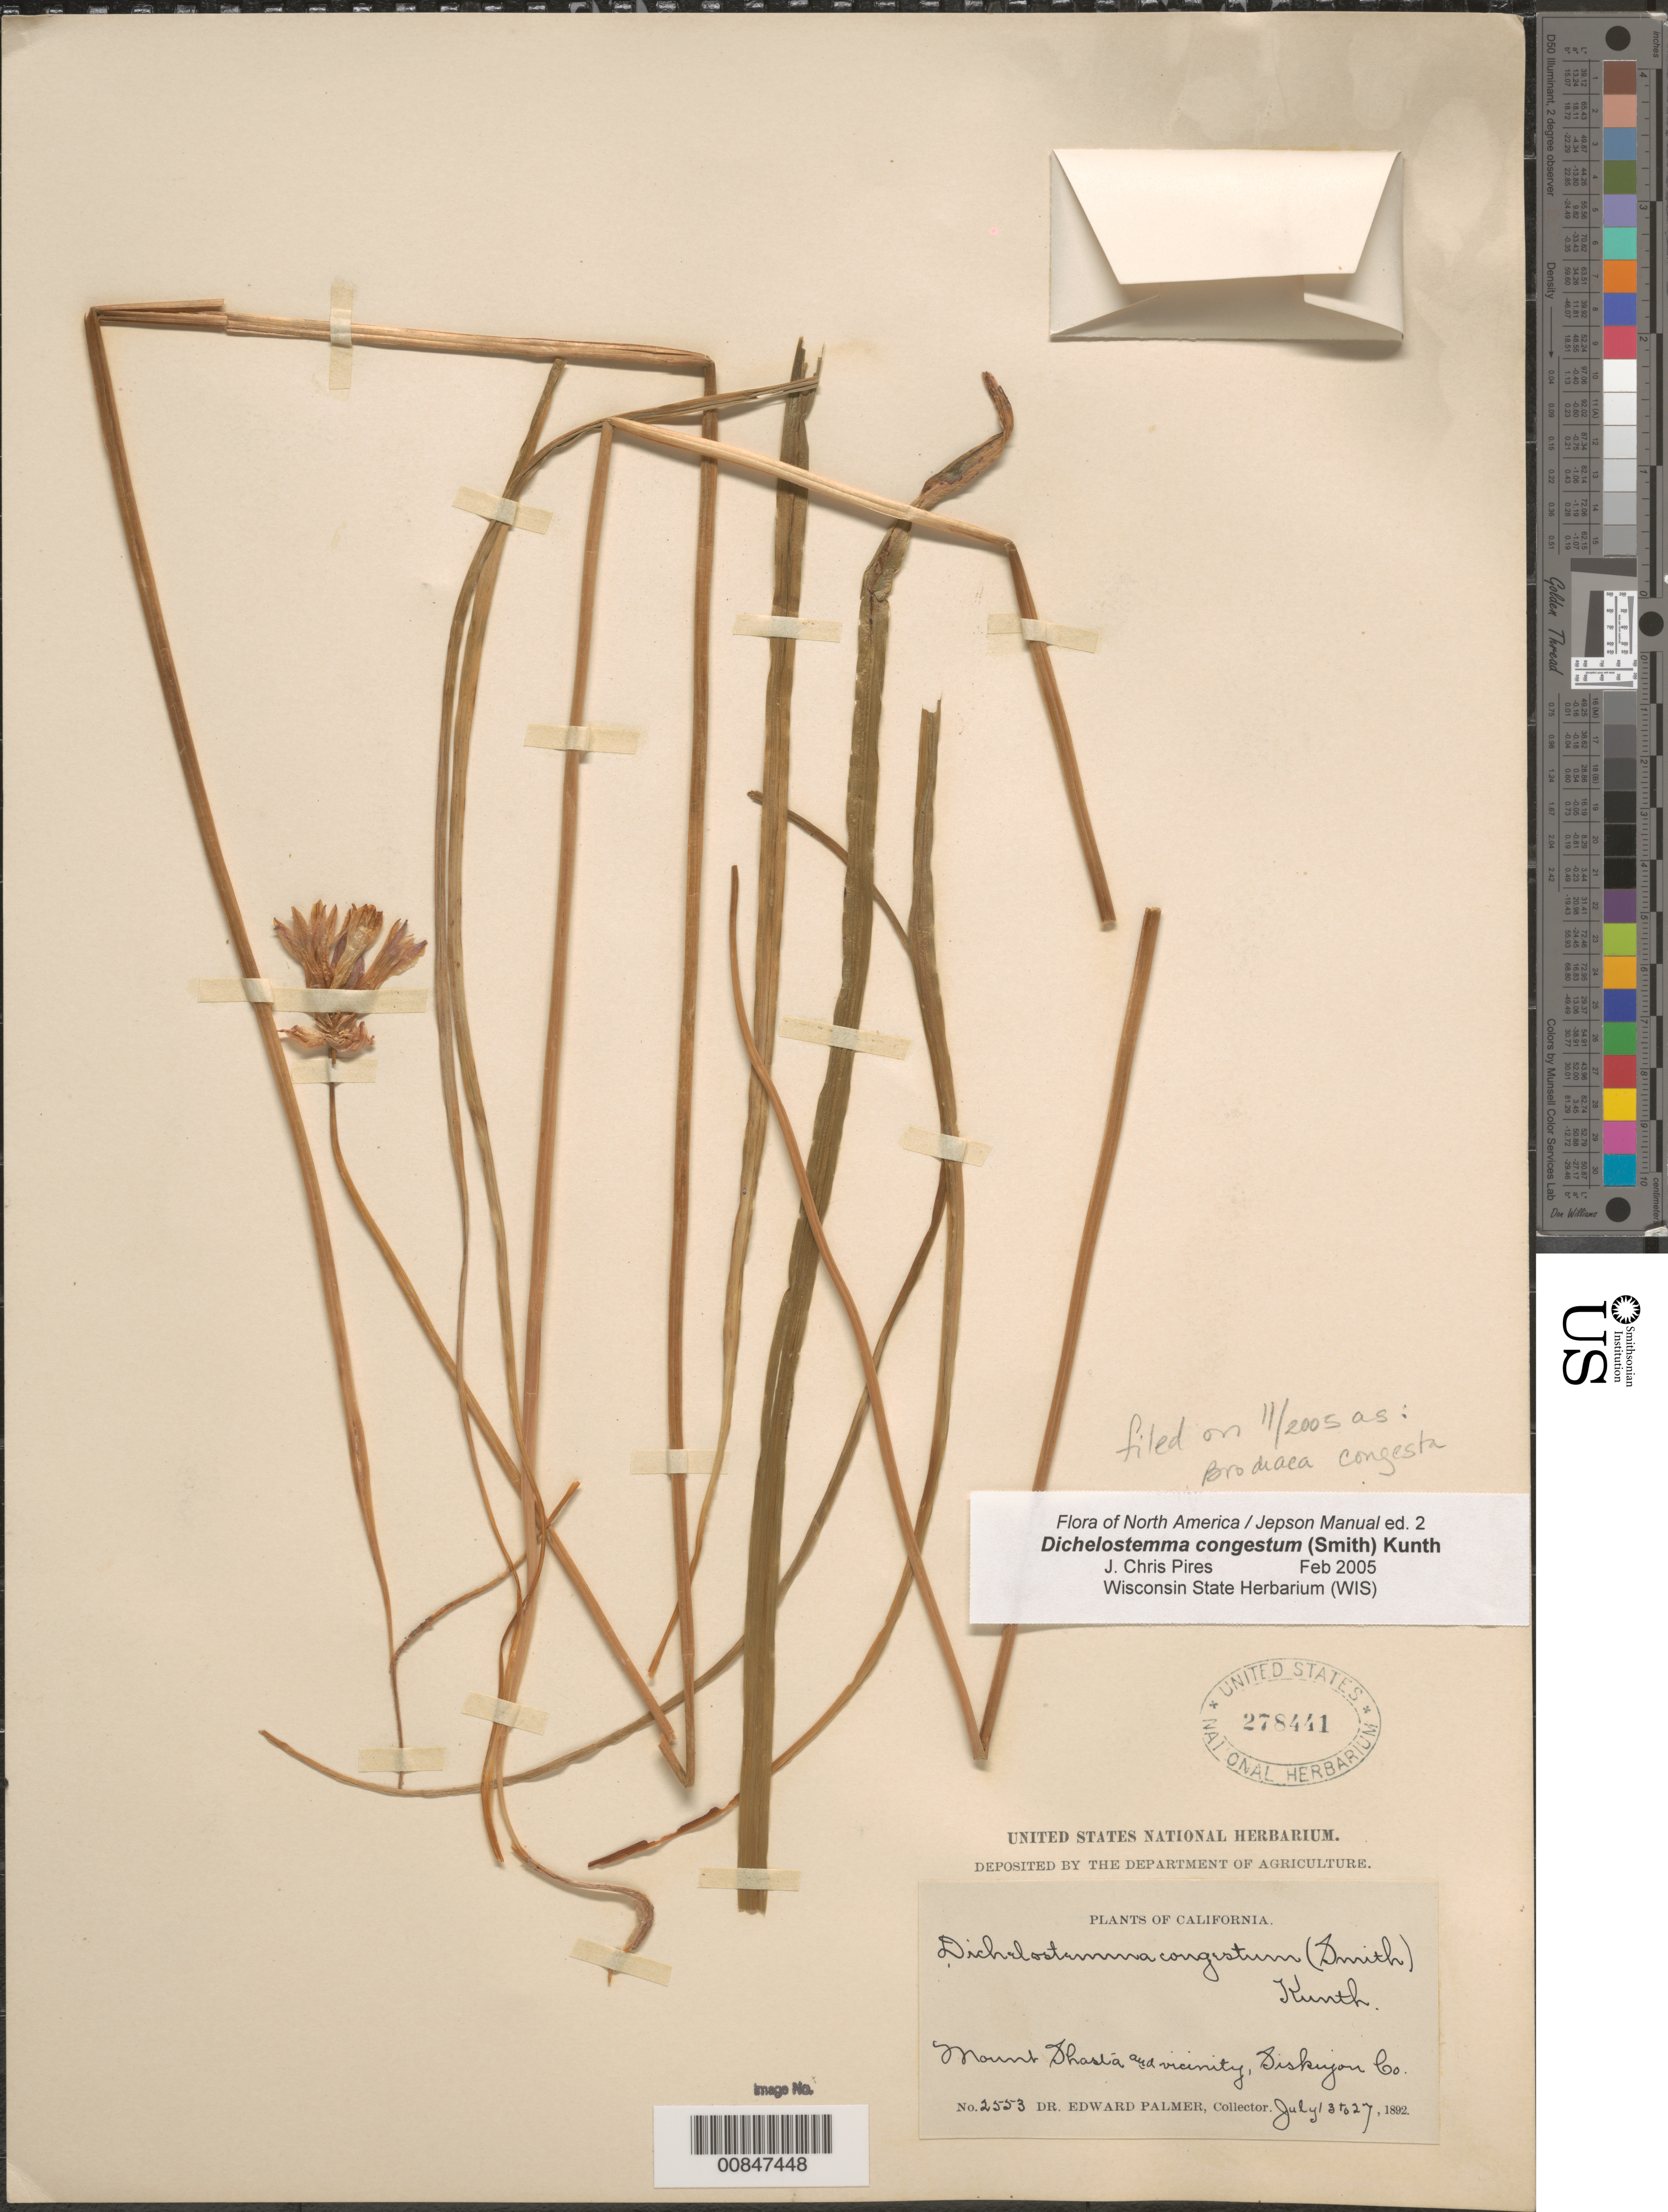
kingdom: Plantae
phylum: Tracheophyta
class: Liliopsida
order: Asparagales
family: Asparagaceae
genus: Brodiaea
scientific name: Brodiaea congesta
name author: Sm.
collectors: E. Palmer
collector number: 2553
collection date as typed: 13 Jul 1892 to 27 Jul 1892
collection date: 1892-07-13/1892-07-27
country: United States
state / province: California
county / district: Siskiyou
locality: Mount Shasta and vicinity, Siskiyou County, California.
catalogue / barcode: US 278441